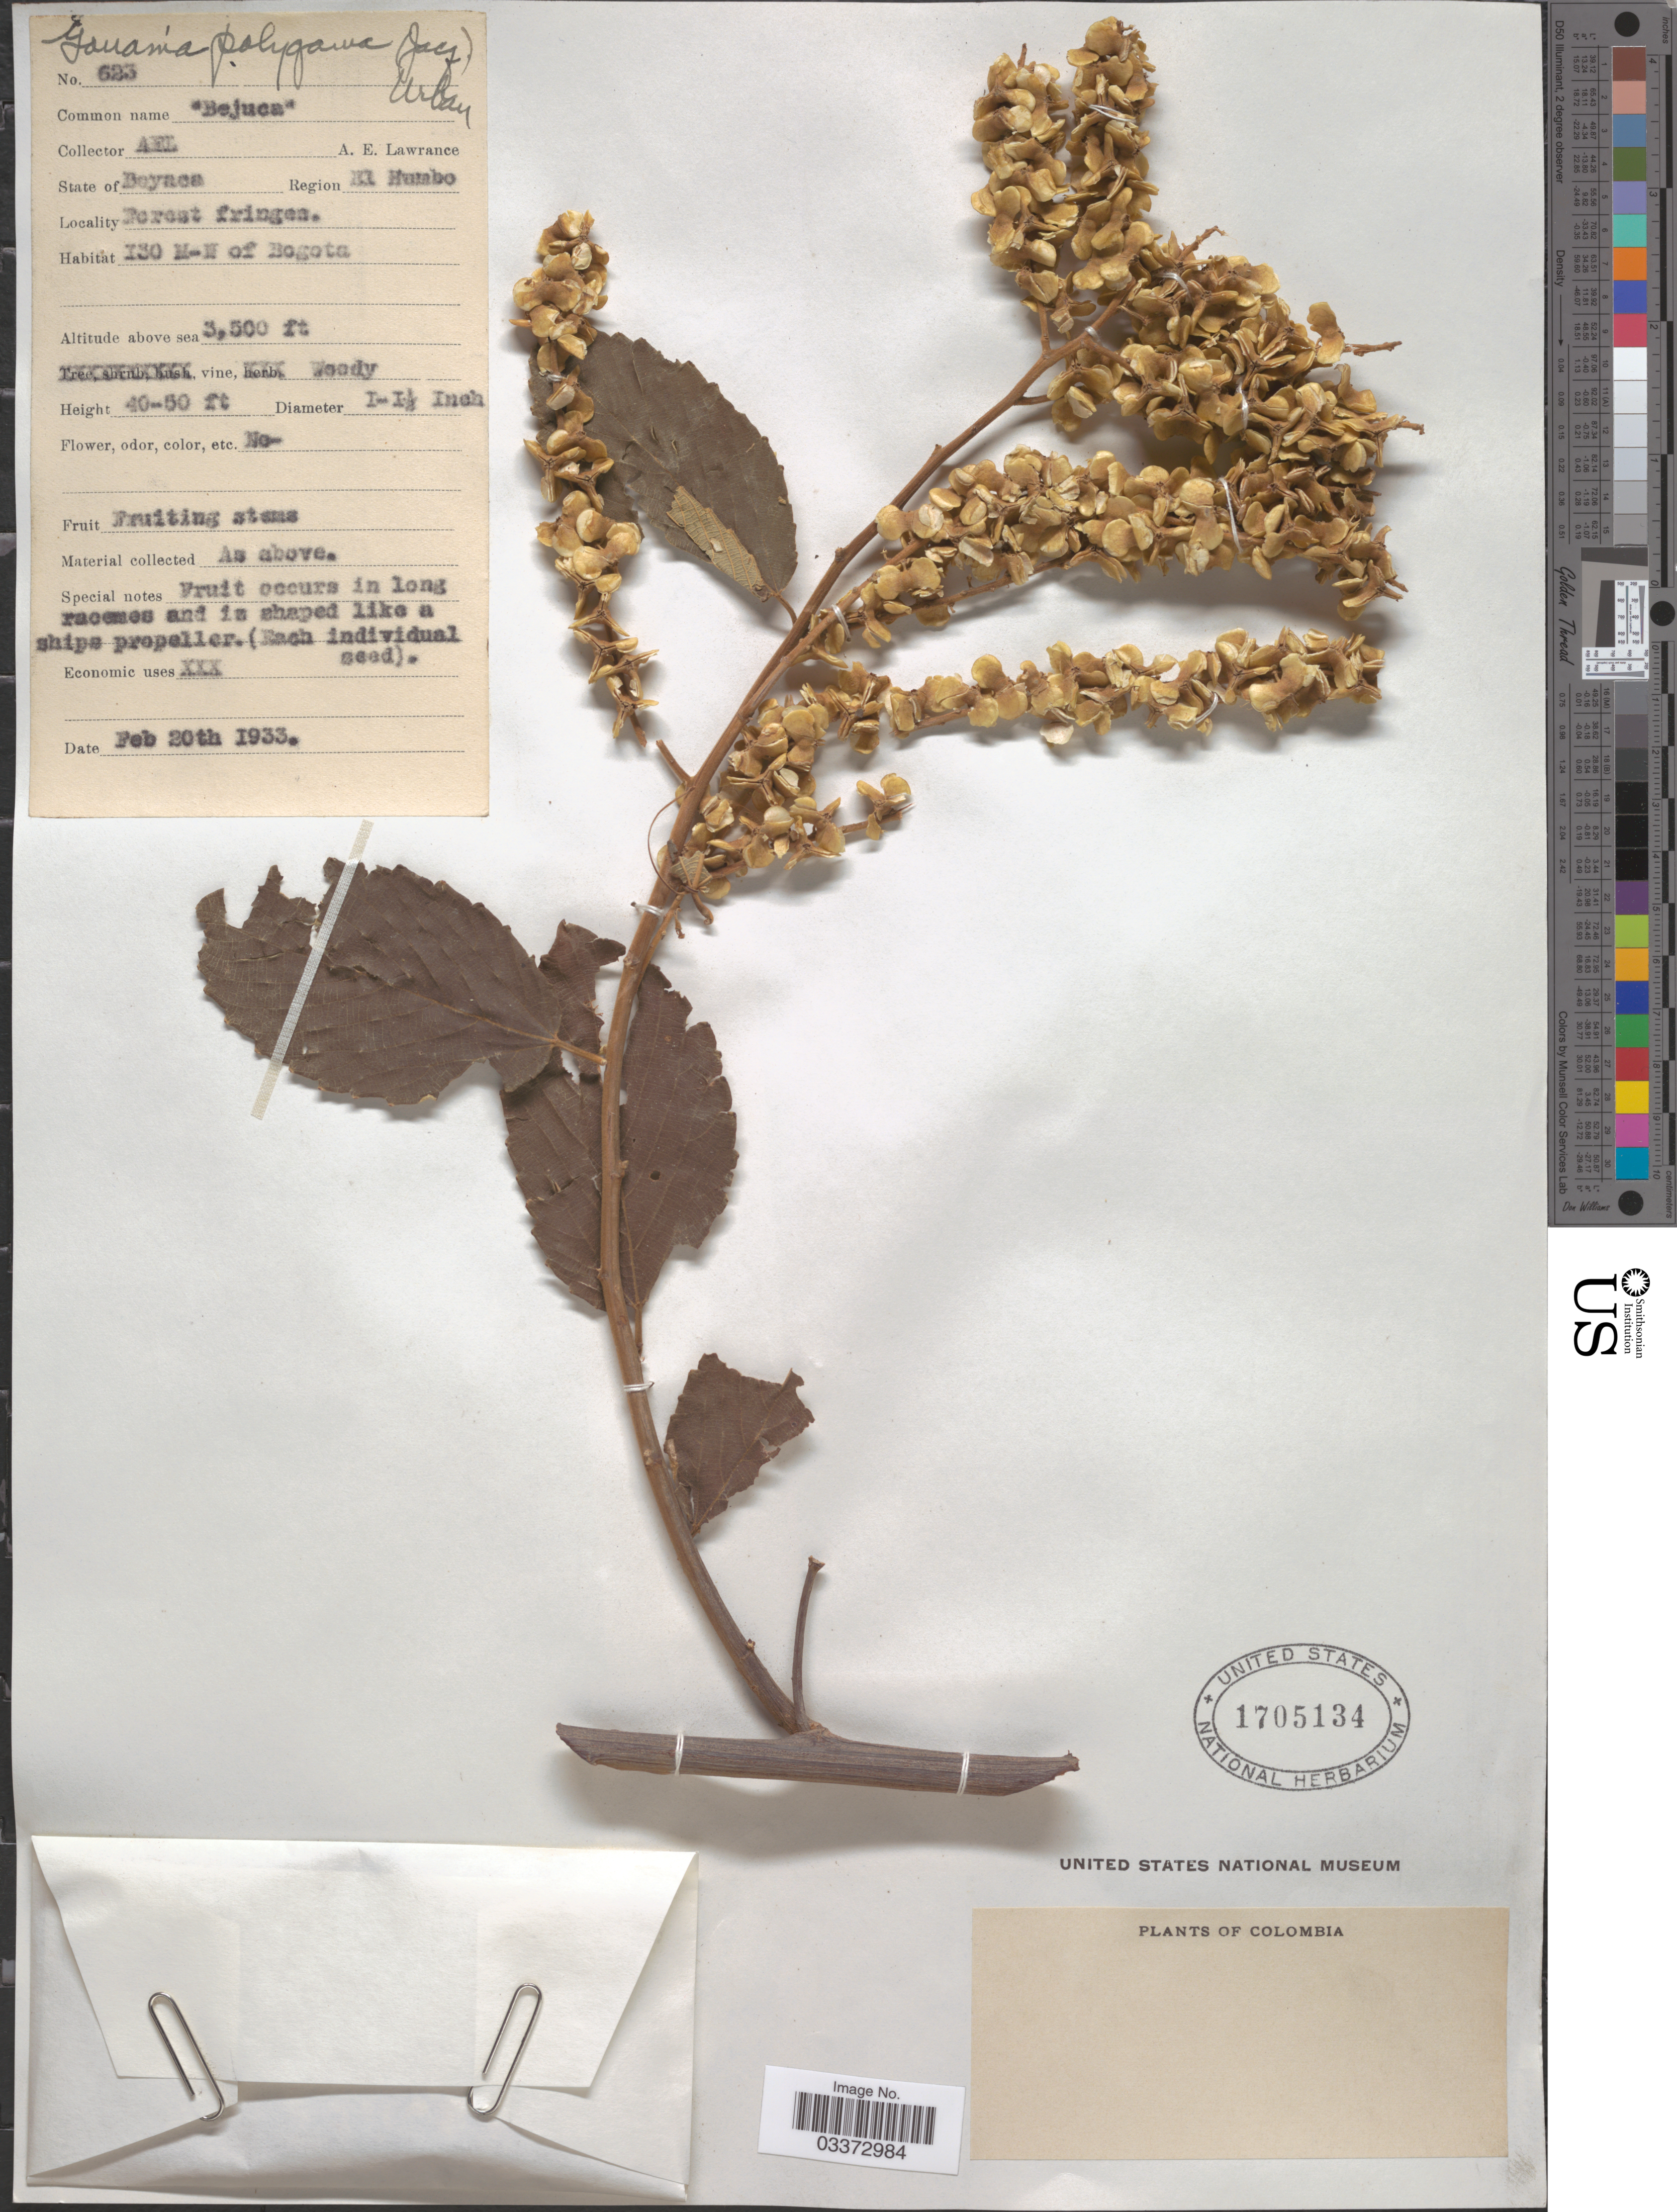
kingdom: Plantae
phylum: Tracheophyta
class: Magnoliopsida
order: Rosales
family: Rhamnaceae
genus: Gouania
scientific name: Gouania polygama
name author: (Jacq.) Urb.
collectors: A. Lawrance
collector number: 623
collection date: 1933-02-20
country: Colombia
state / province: Boyacá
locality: Region El Humbo. Forest fringes. 130 M-N [interpreted] of Bogota.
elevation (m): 1067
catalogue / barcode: US 1705134